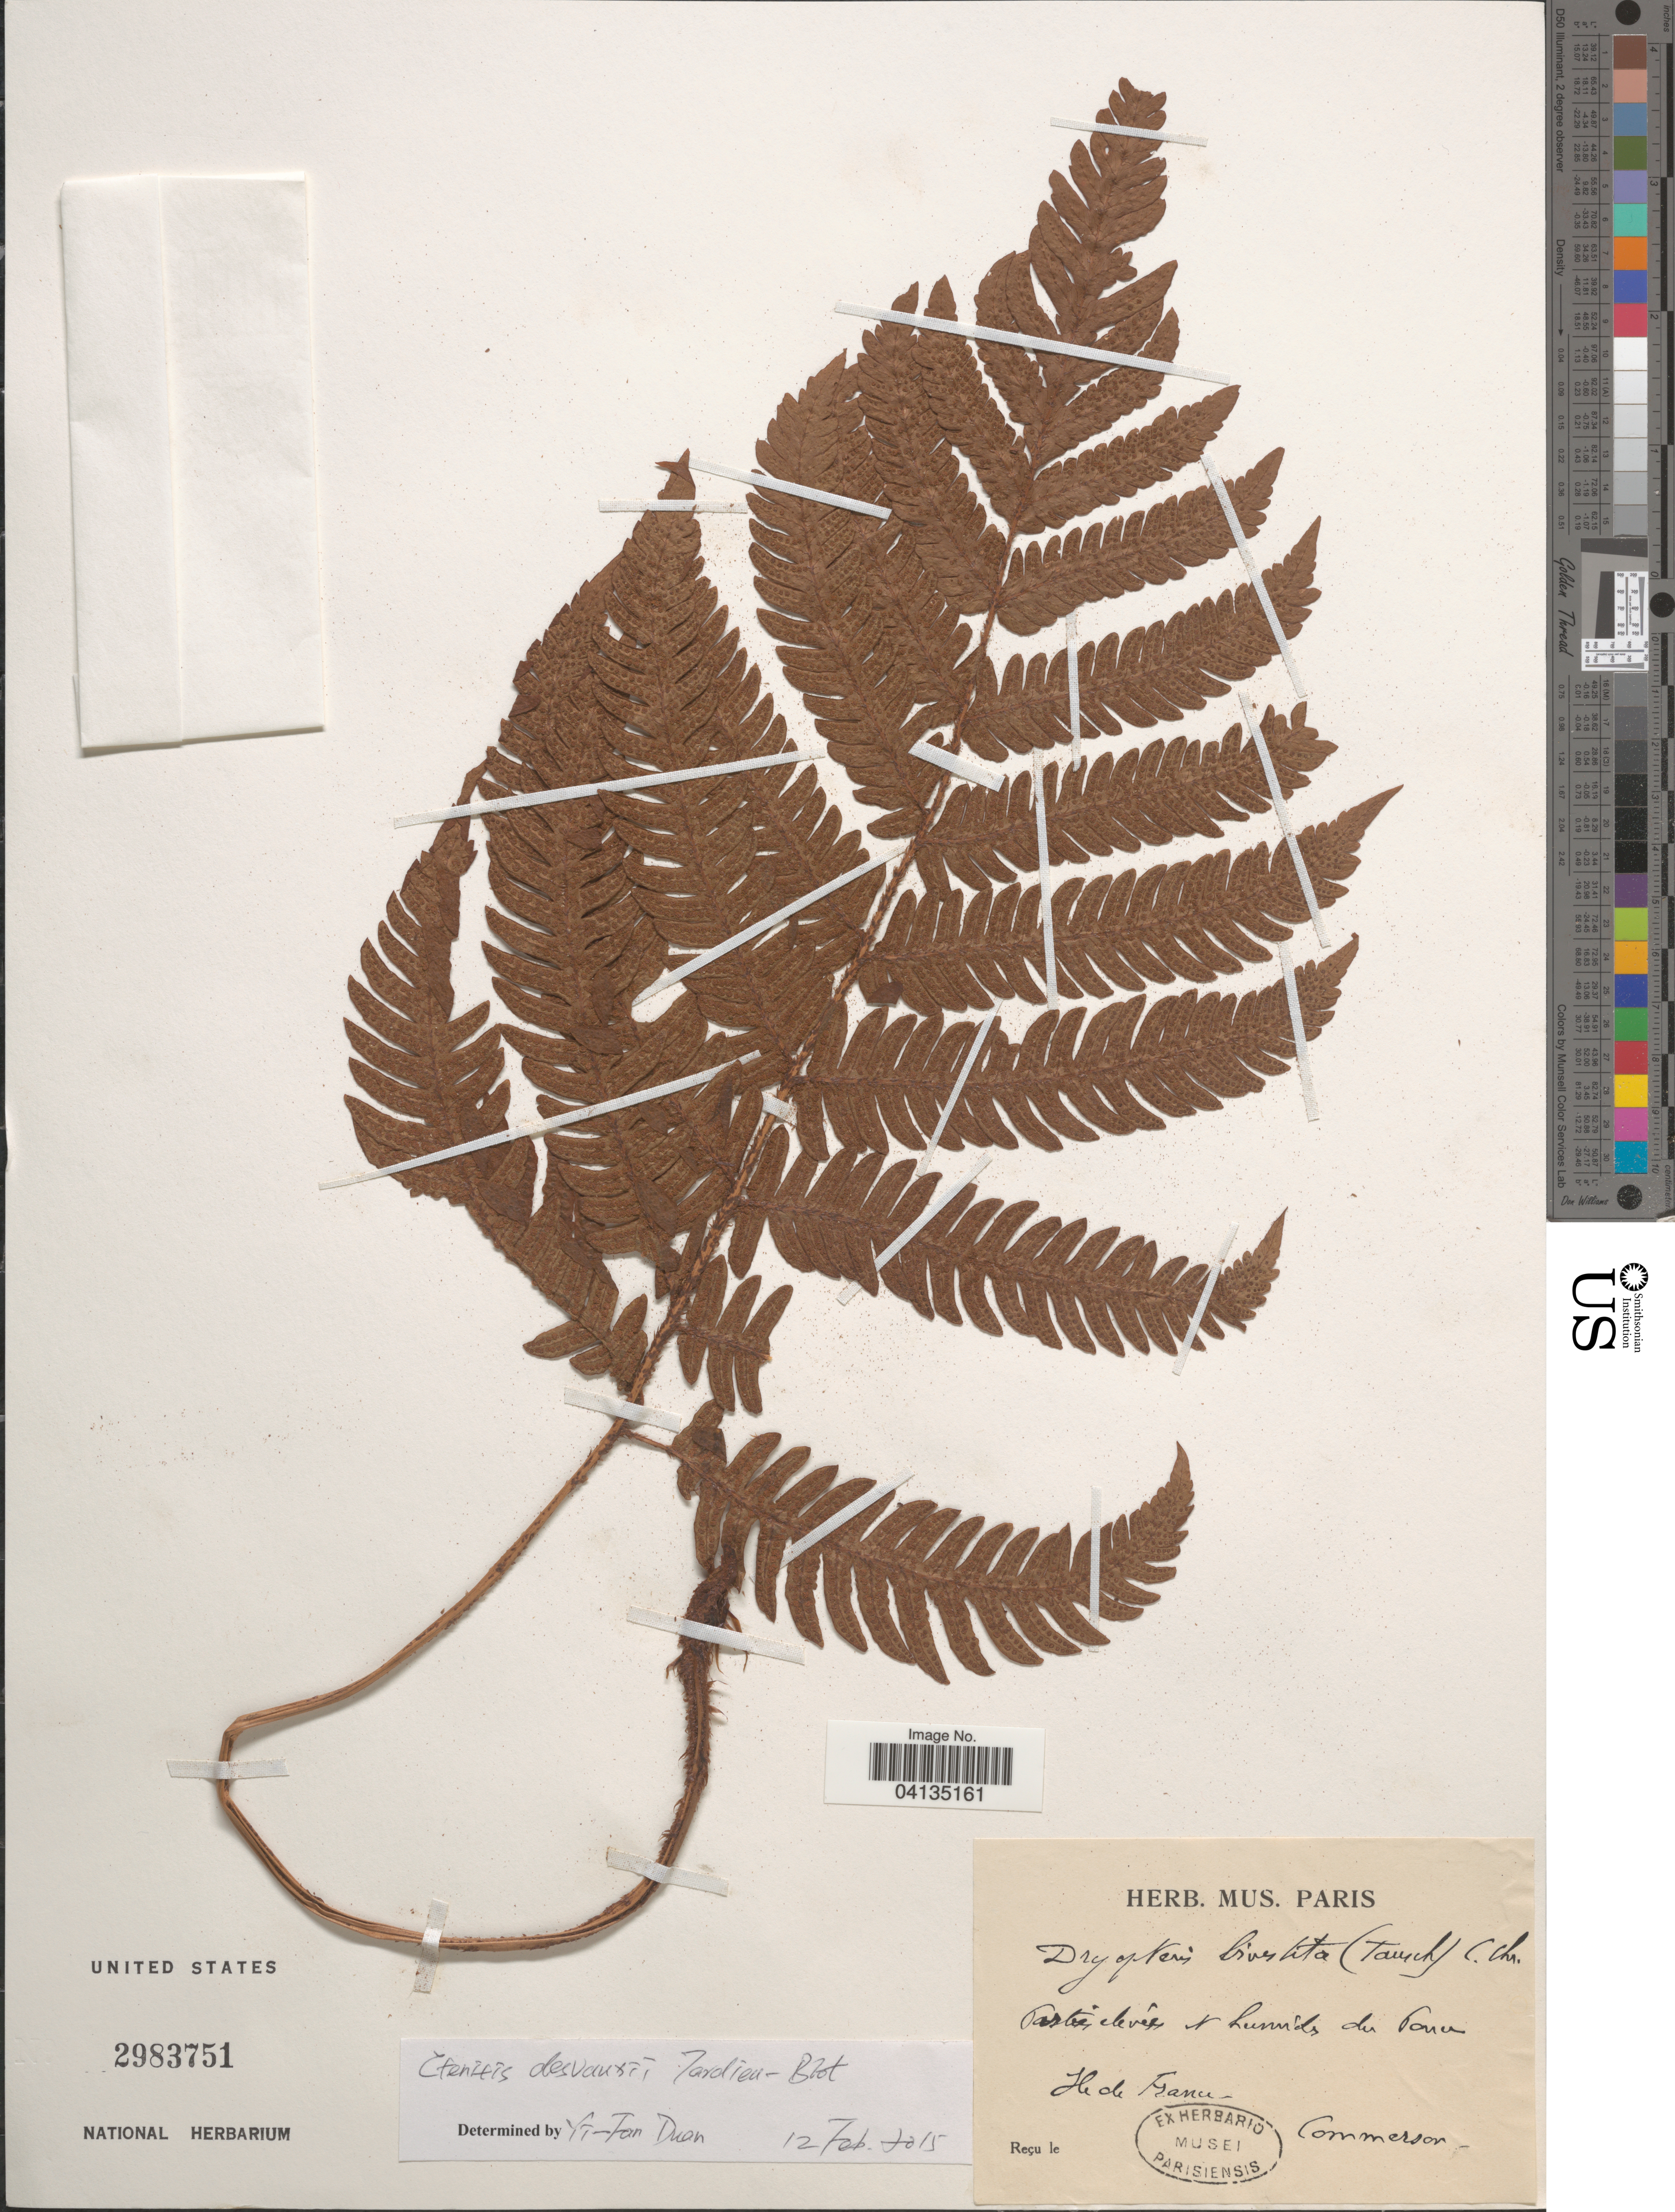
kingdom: Plantae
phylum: Tracheophyta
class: Polypodiopsida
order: Polypodiales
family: Dryopteridaceae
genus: Ctenitis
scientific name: Ctenitis desvauxii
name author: (Mett. ex Kuhn) Tardieu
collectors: Commerson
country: France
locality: Ile de France.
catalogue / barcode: US 2983751